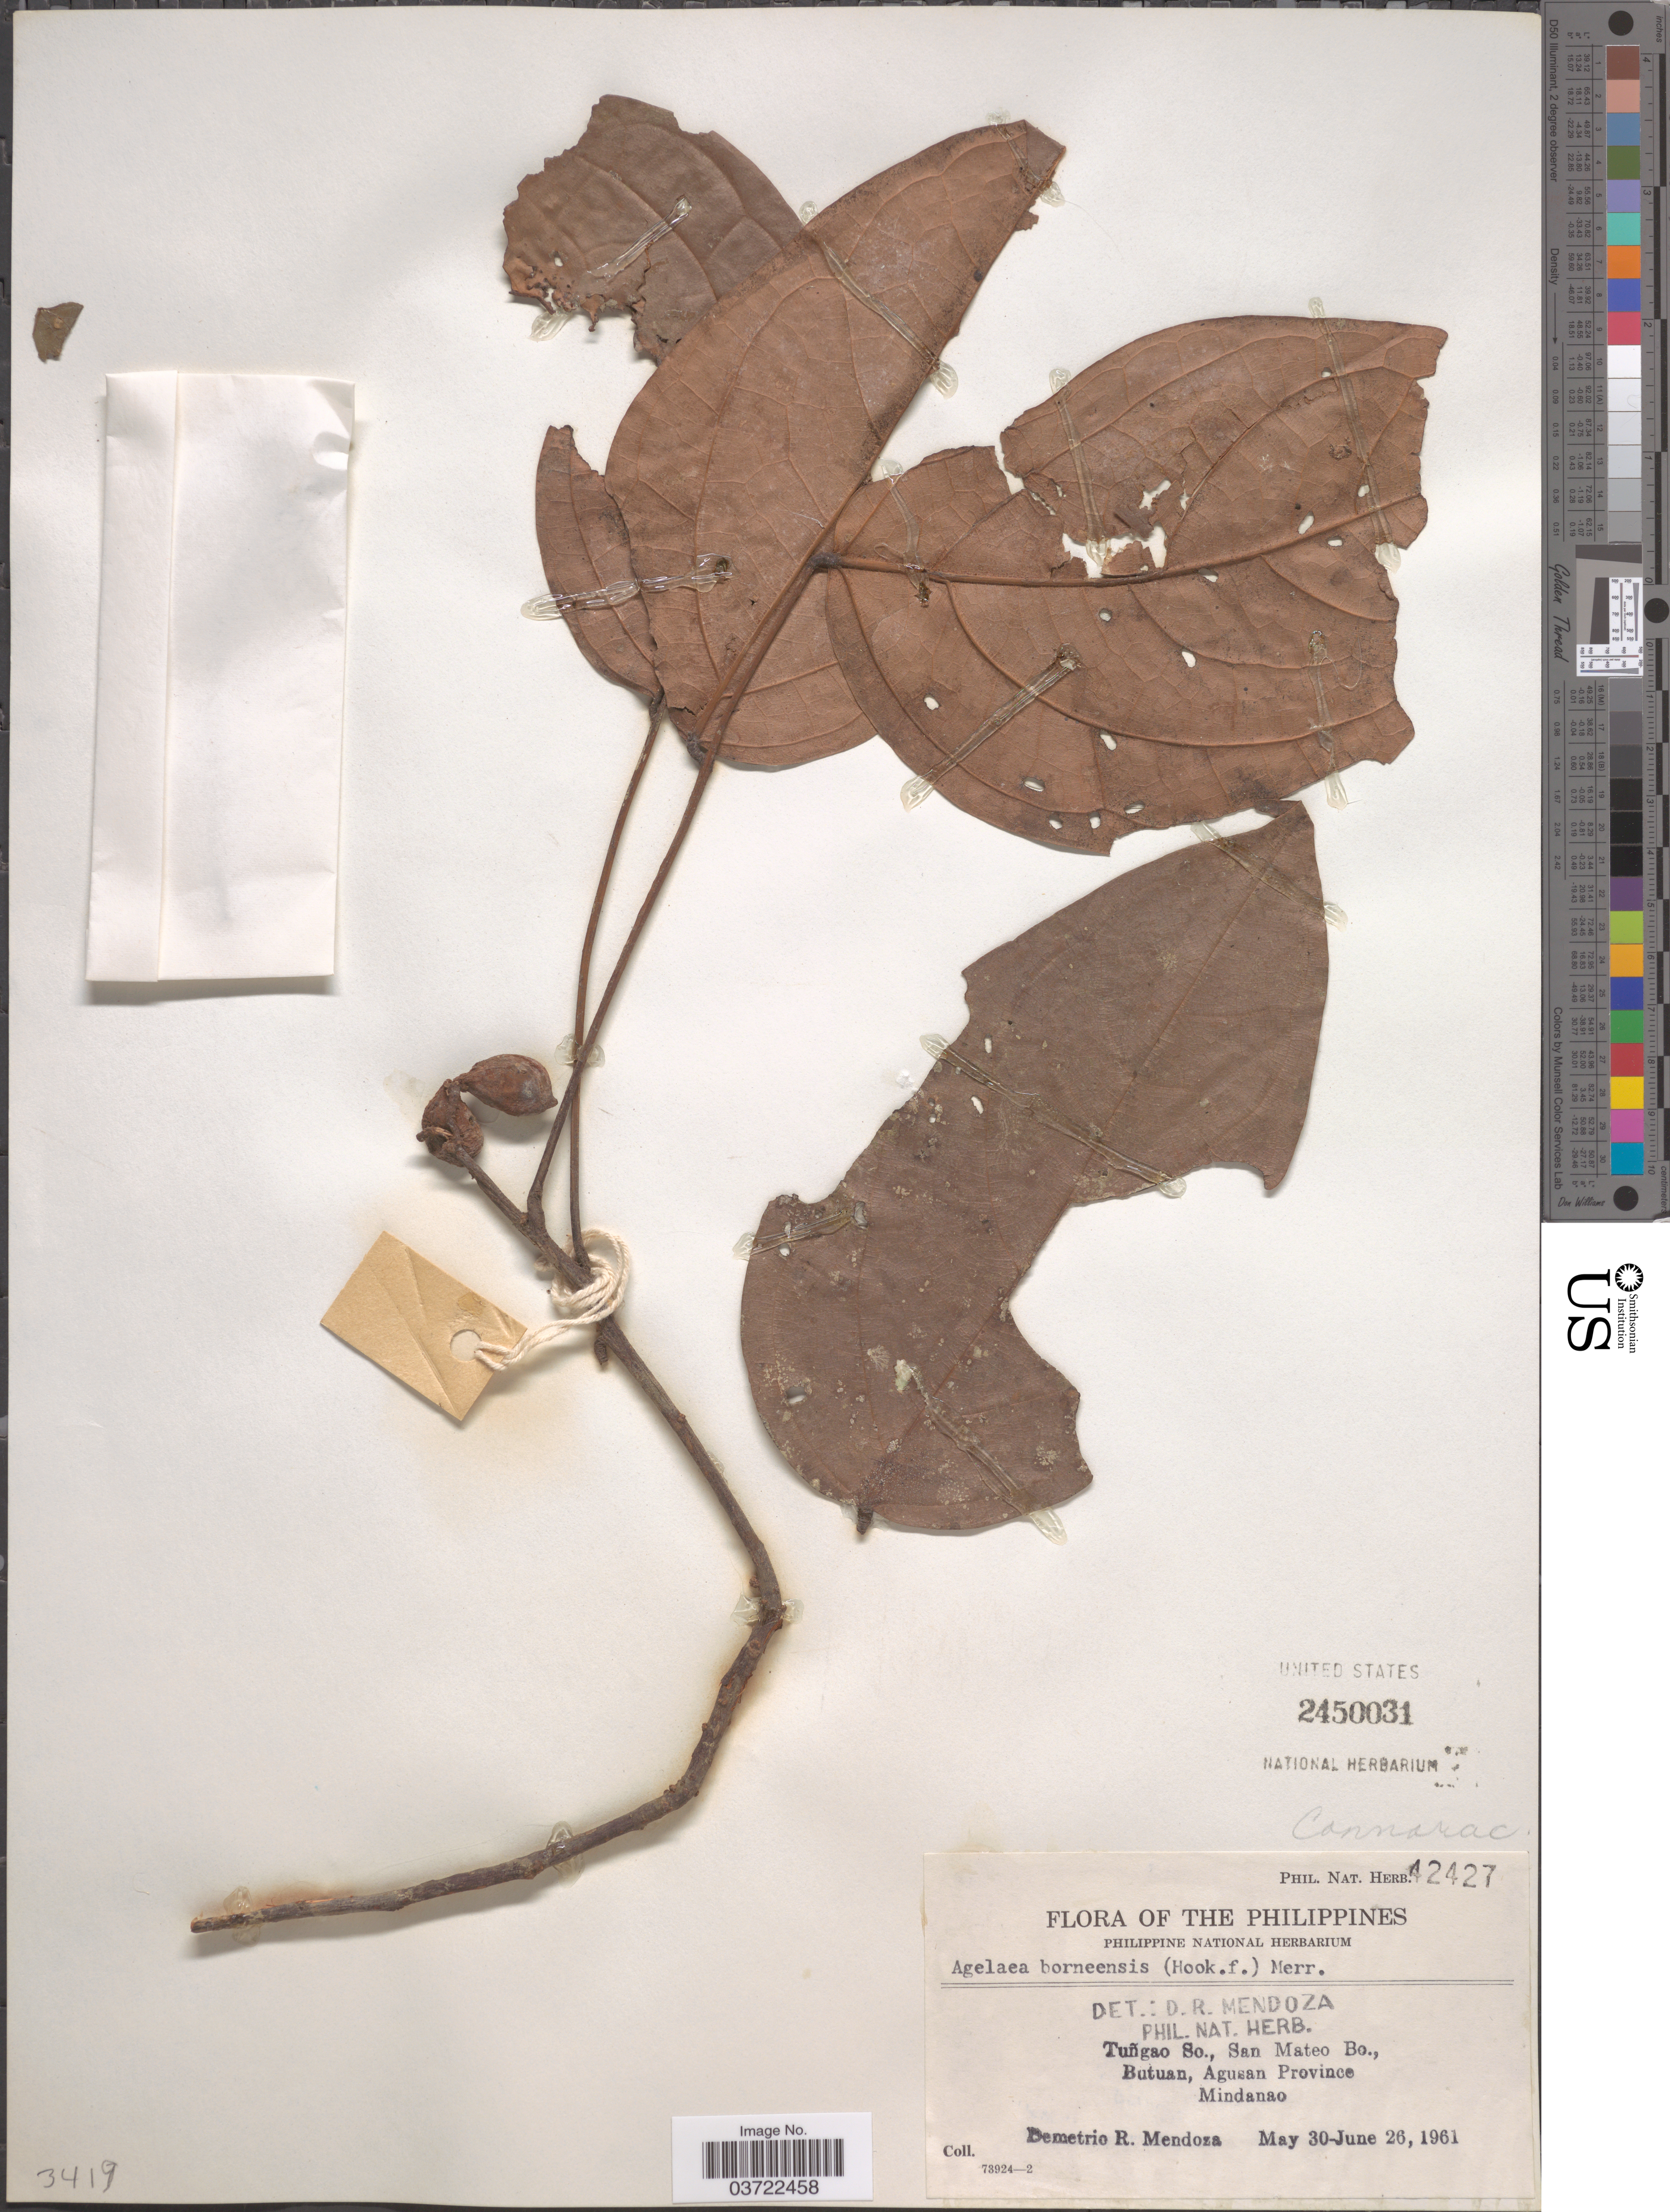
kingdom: Plantae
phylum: Tracheophyta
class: Magnoliopsida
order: Oxalidales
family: Connaraceae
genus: Connarus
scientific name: Connarus borneensis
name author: Merr.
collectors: D. Mendoza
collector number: Phil. Nat. Herb. 42427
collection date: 1961-05-30/1961-06-26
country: Philippines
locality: Tuñgao So., San Mateo Bo., Butuan, Agusan Province Mindanao.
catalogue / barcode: US 2450031